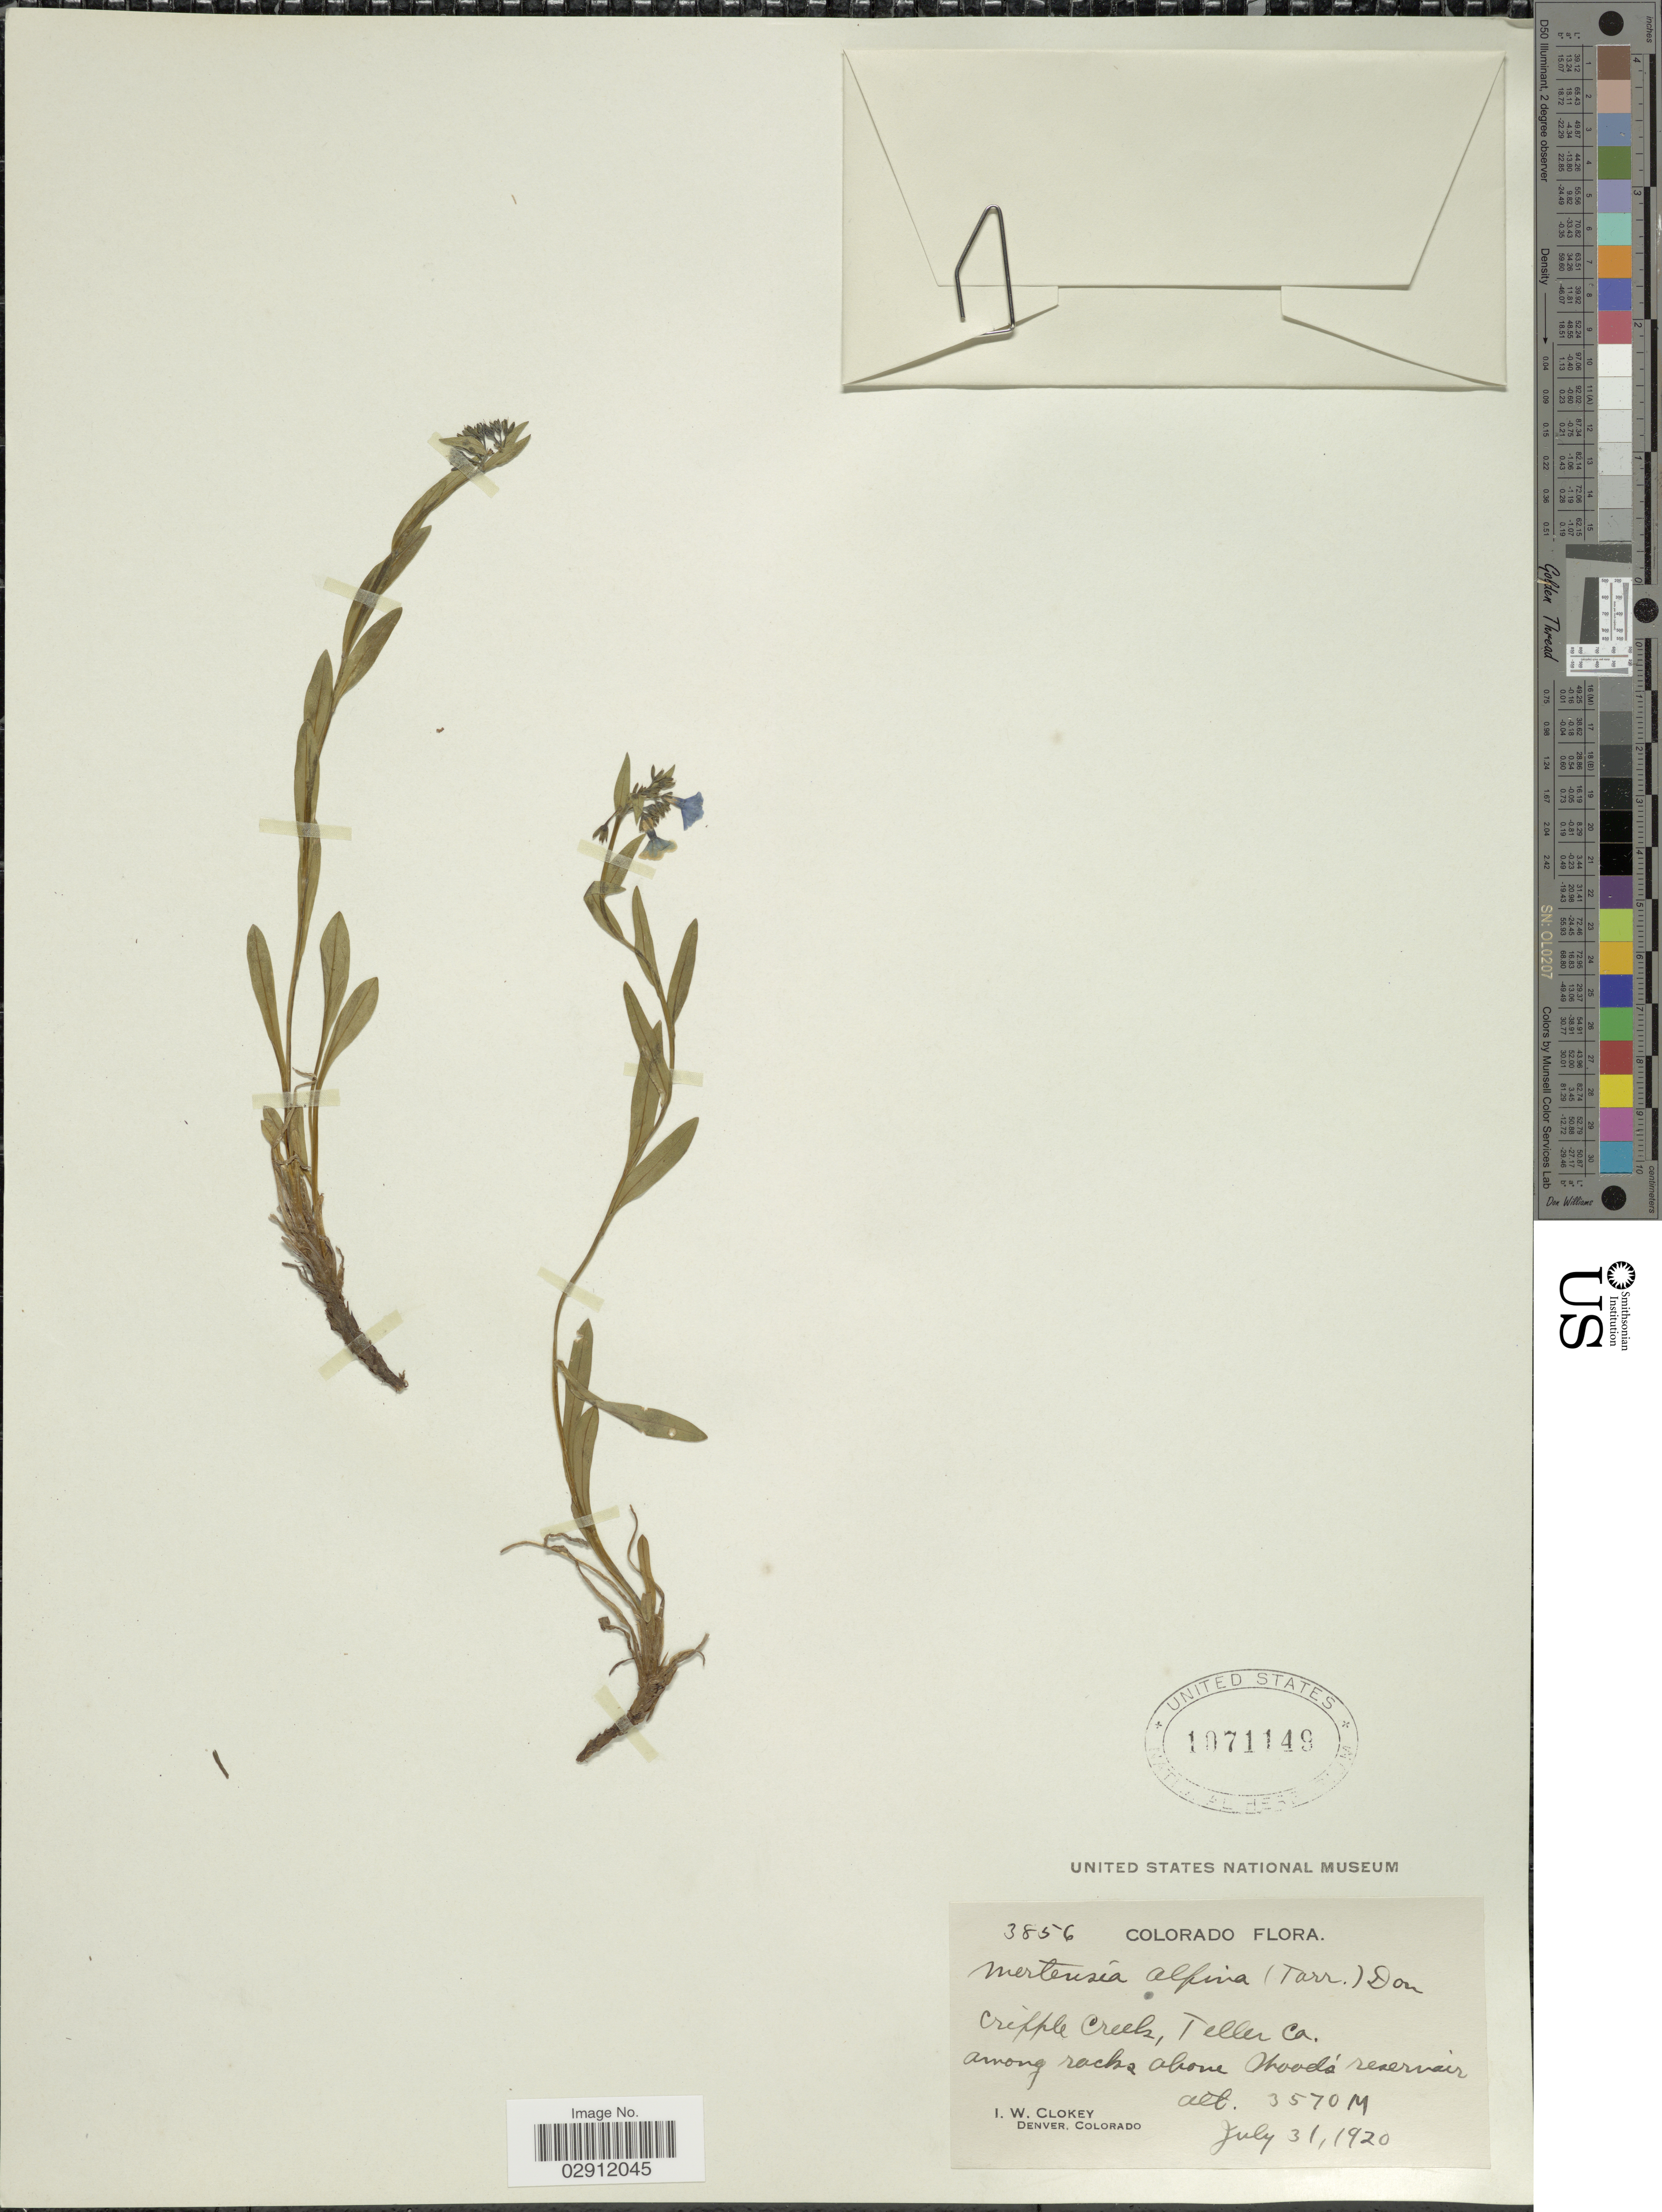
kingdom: Plantae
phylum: Tracheophyta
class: Magnoliopsida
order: Boraginales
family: Boraginaceae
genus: Mertensia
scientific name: Mertensia alpina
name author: (Torr.) G. Don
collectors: I. W. Clokey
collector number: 3856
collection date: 1920-07-31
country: United States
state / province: Colorado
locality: Cripple Creek, Teller Co., among rocks above wood's reservoir.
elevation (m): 3570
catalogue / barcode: US 1071149